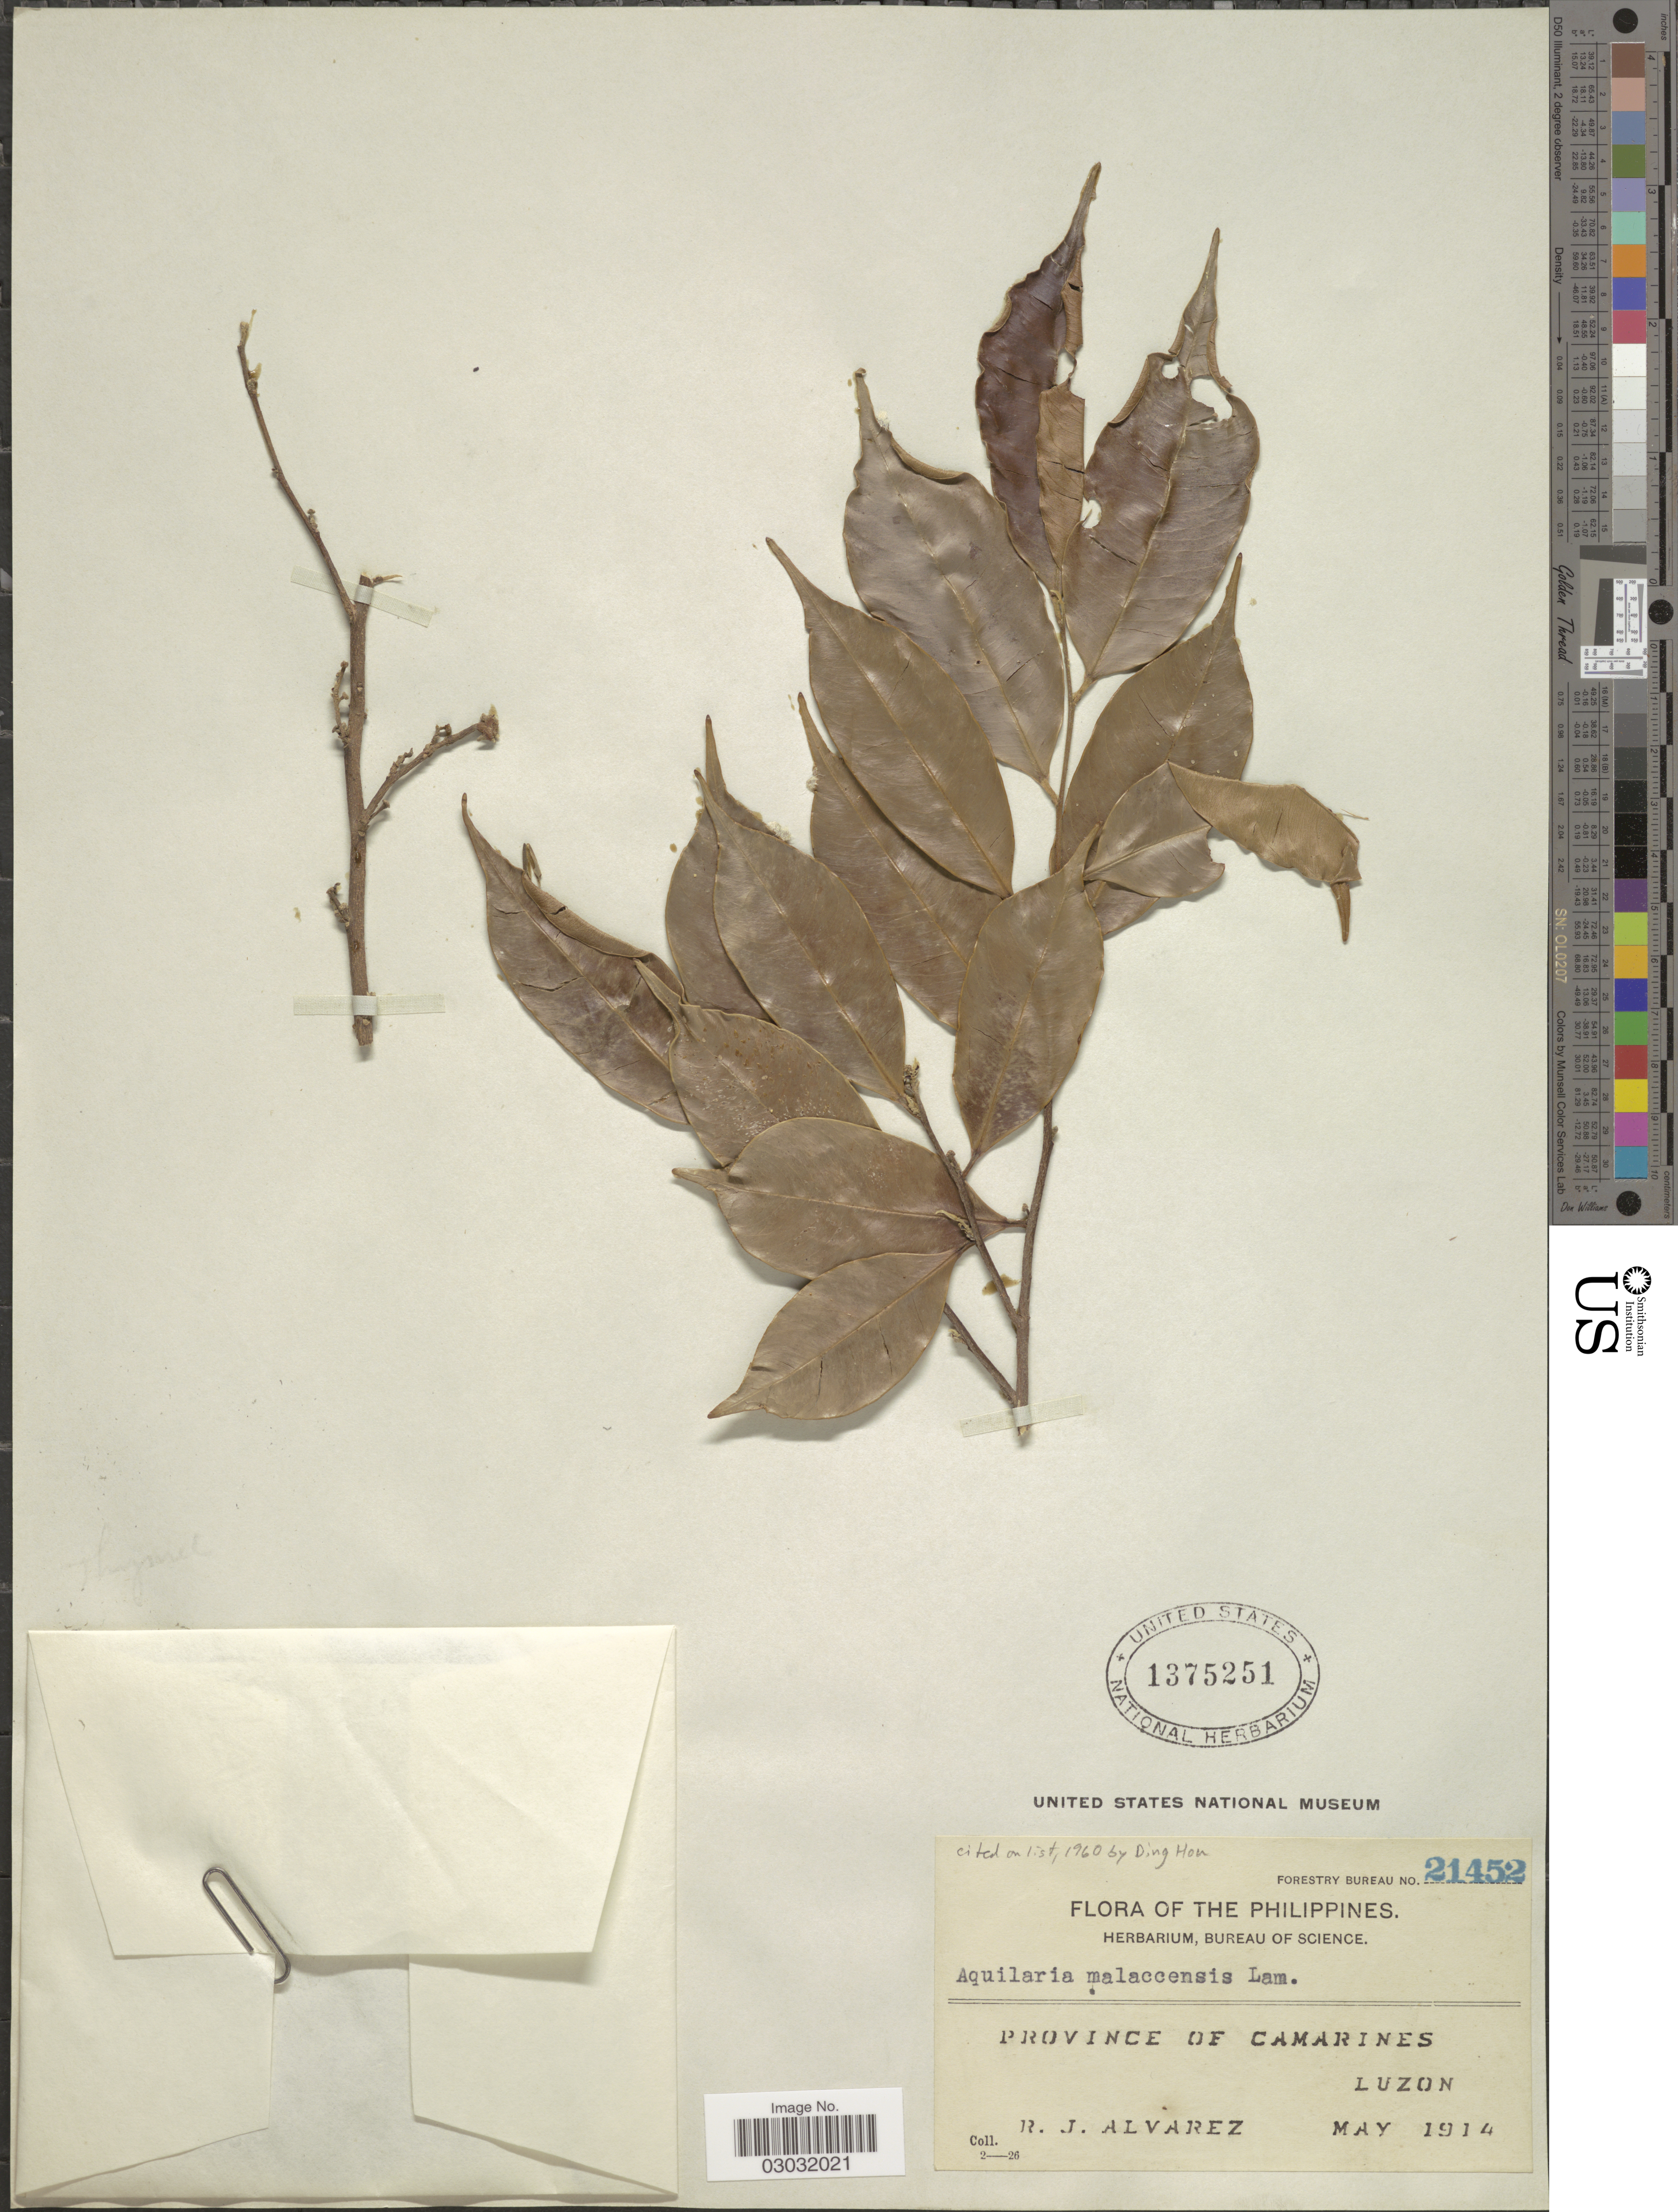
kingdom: Plantae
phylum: Tracheophyta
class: Magnoliopsida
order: Malvales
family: Thymelaeaceae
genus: Aquilaria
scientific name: Aquilaria malaccensis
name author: Lam.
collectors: R. Alvarez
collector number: Forestry Bureau 21452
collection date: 1914-05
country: Philippines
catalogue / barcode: US 1375251